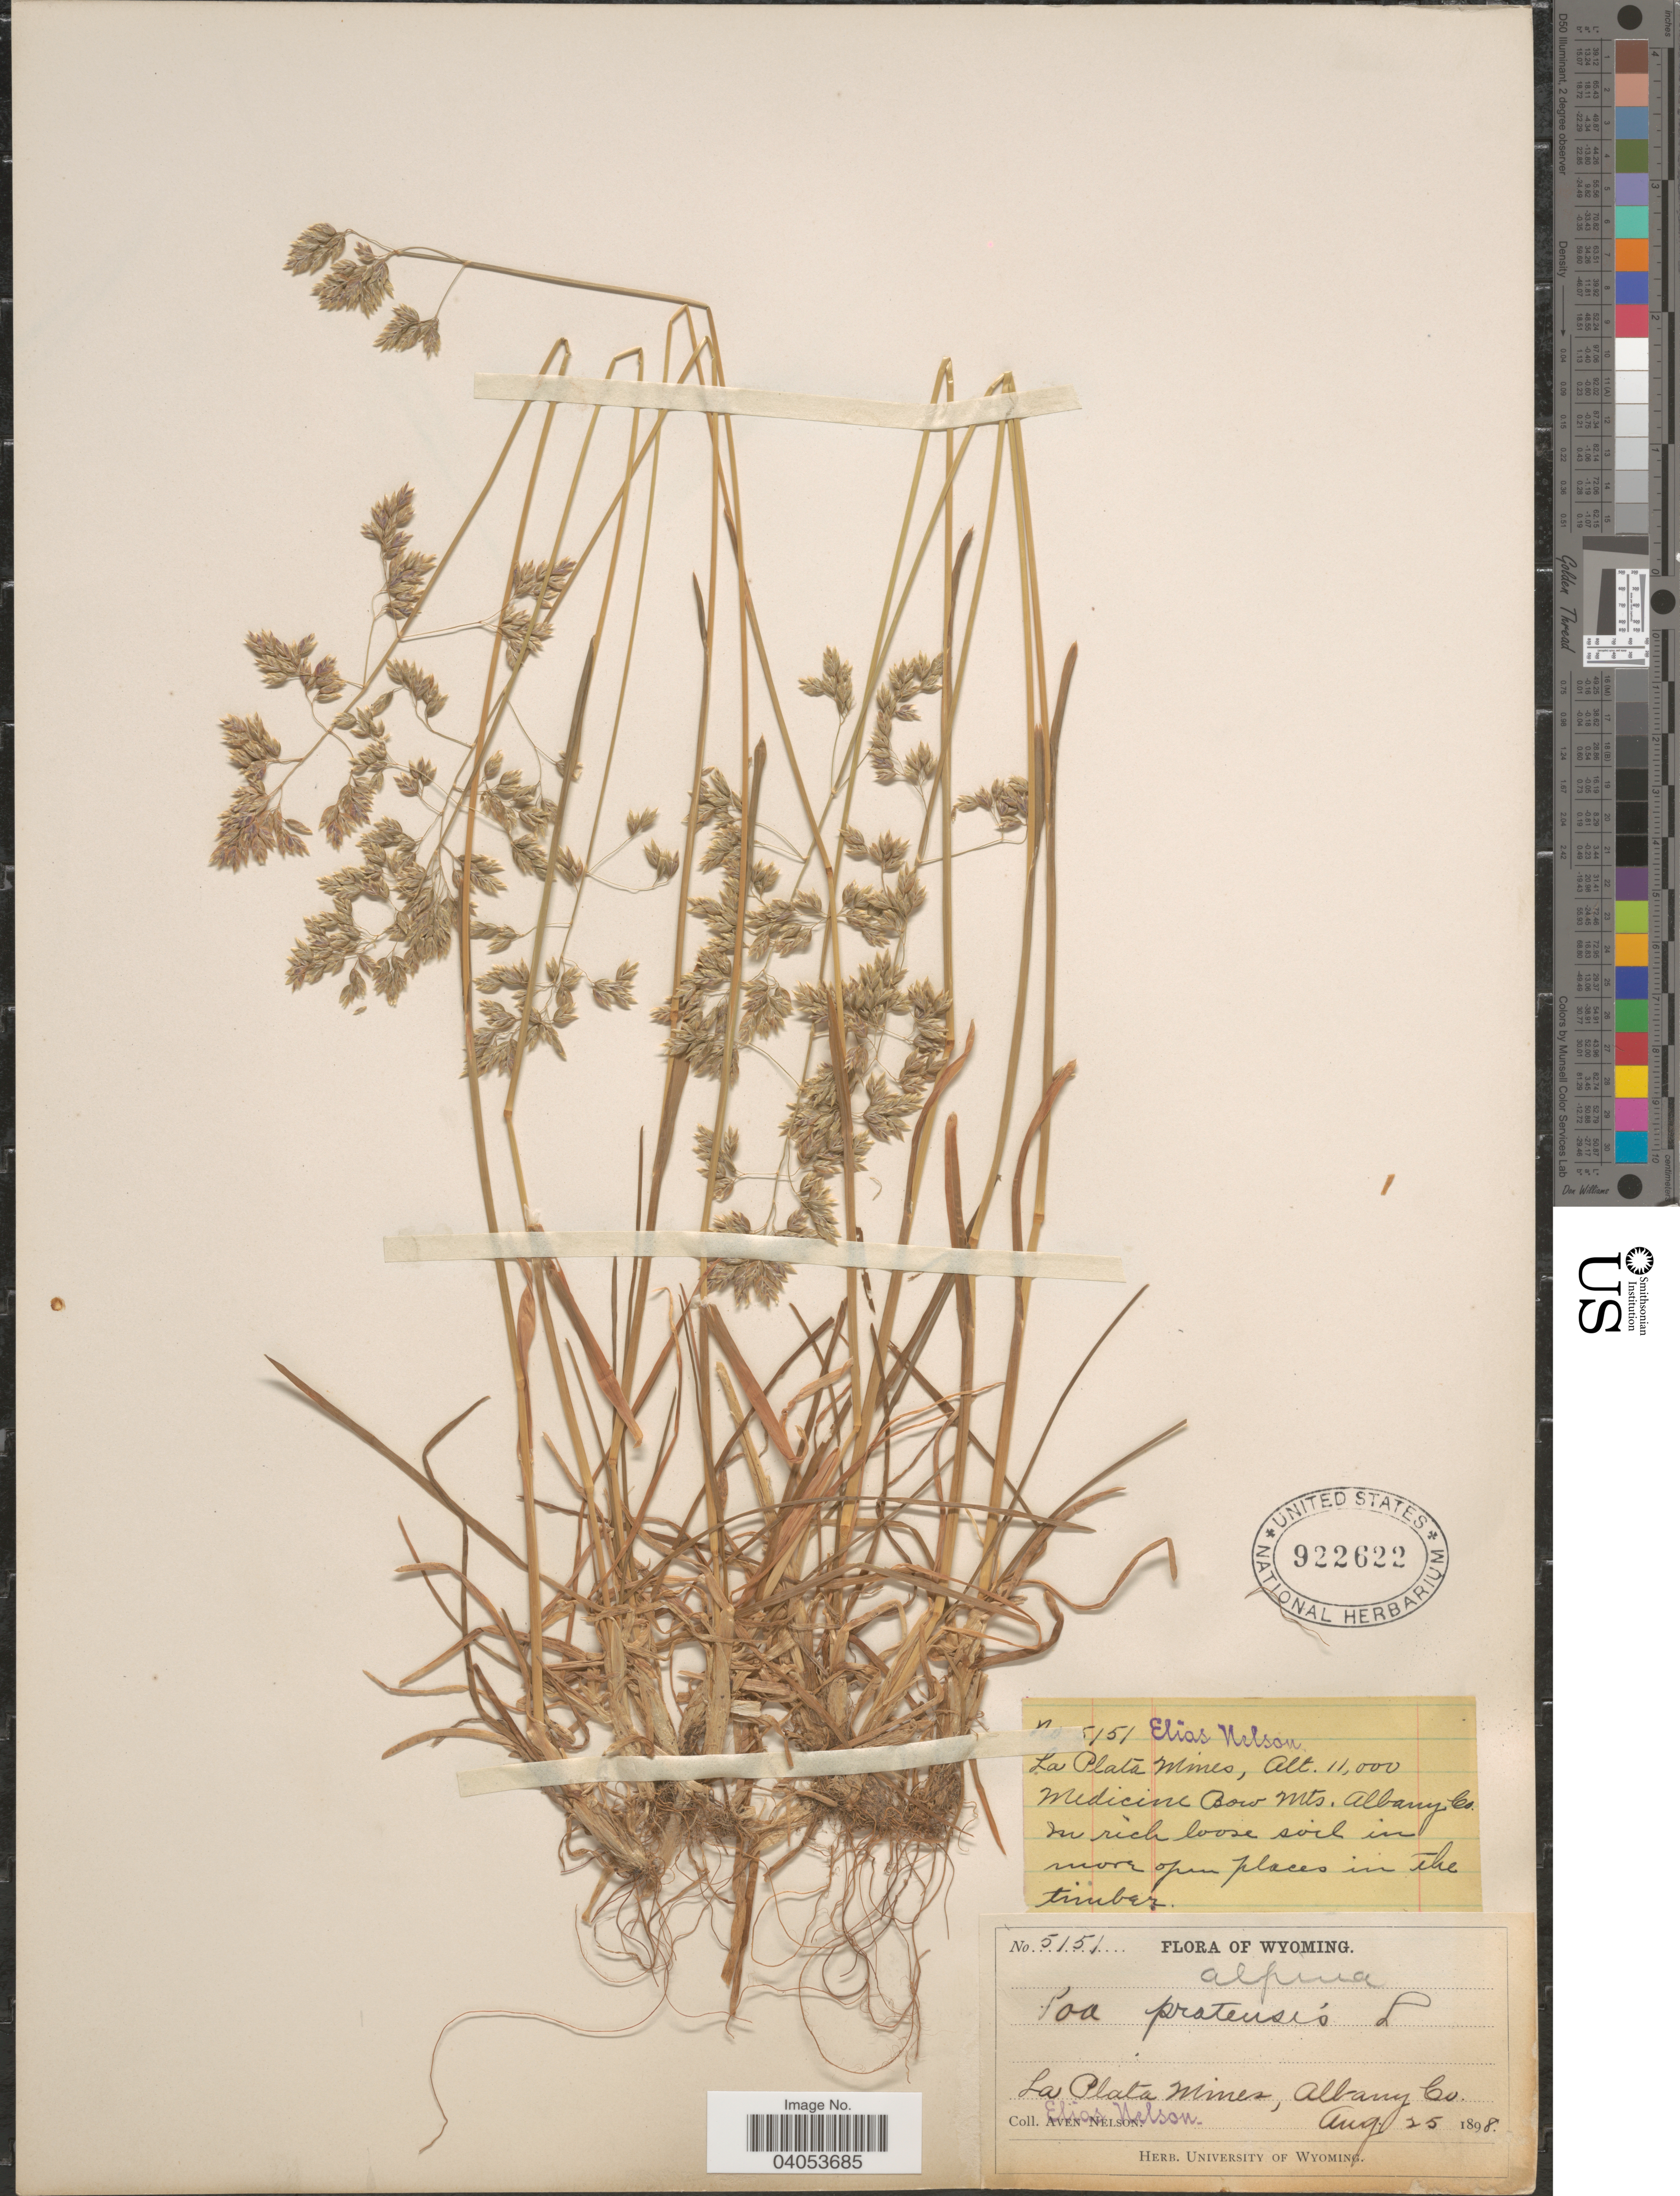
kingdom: Plantae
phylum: Tracheophyta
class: Liliopsida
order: Poales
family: Poaceae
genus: Poa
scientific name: Poa alpina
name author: L.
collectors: E. Nelson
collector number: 5151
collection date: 1898-08-25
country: United States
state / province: Wyoming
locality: La Plata Mines, Medicine Bow Mts., Albany Co.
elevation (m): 3353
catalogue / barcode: US 922622